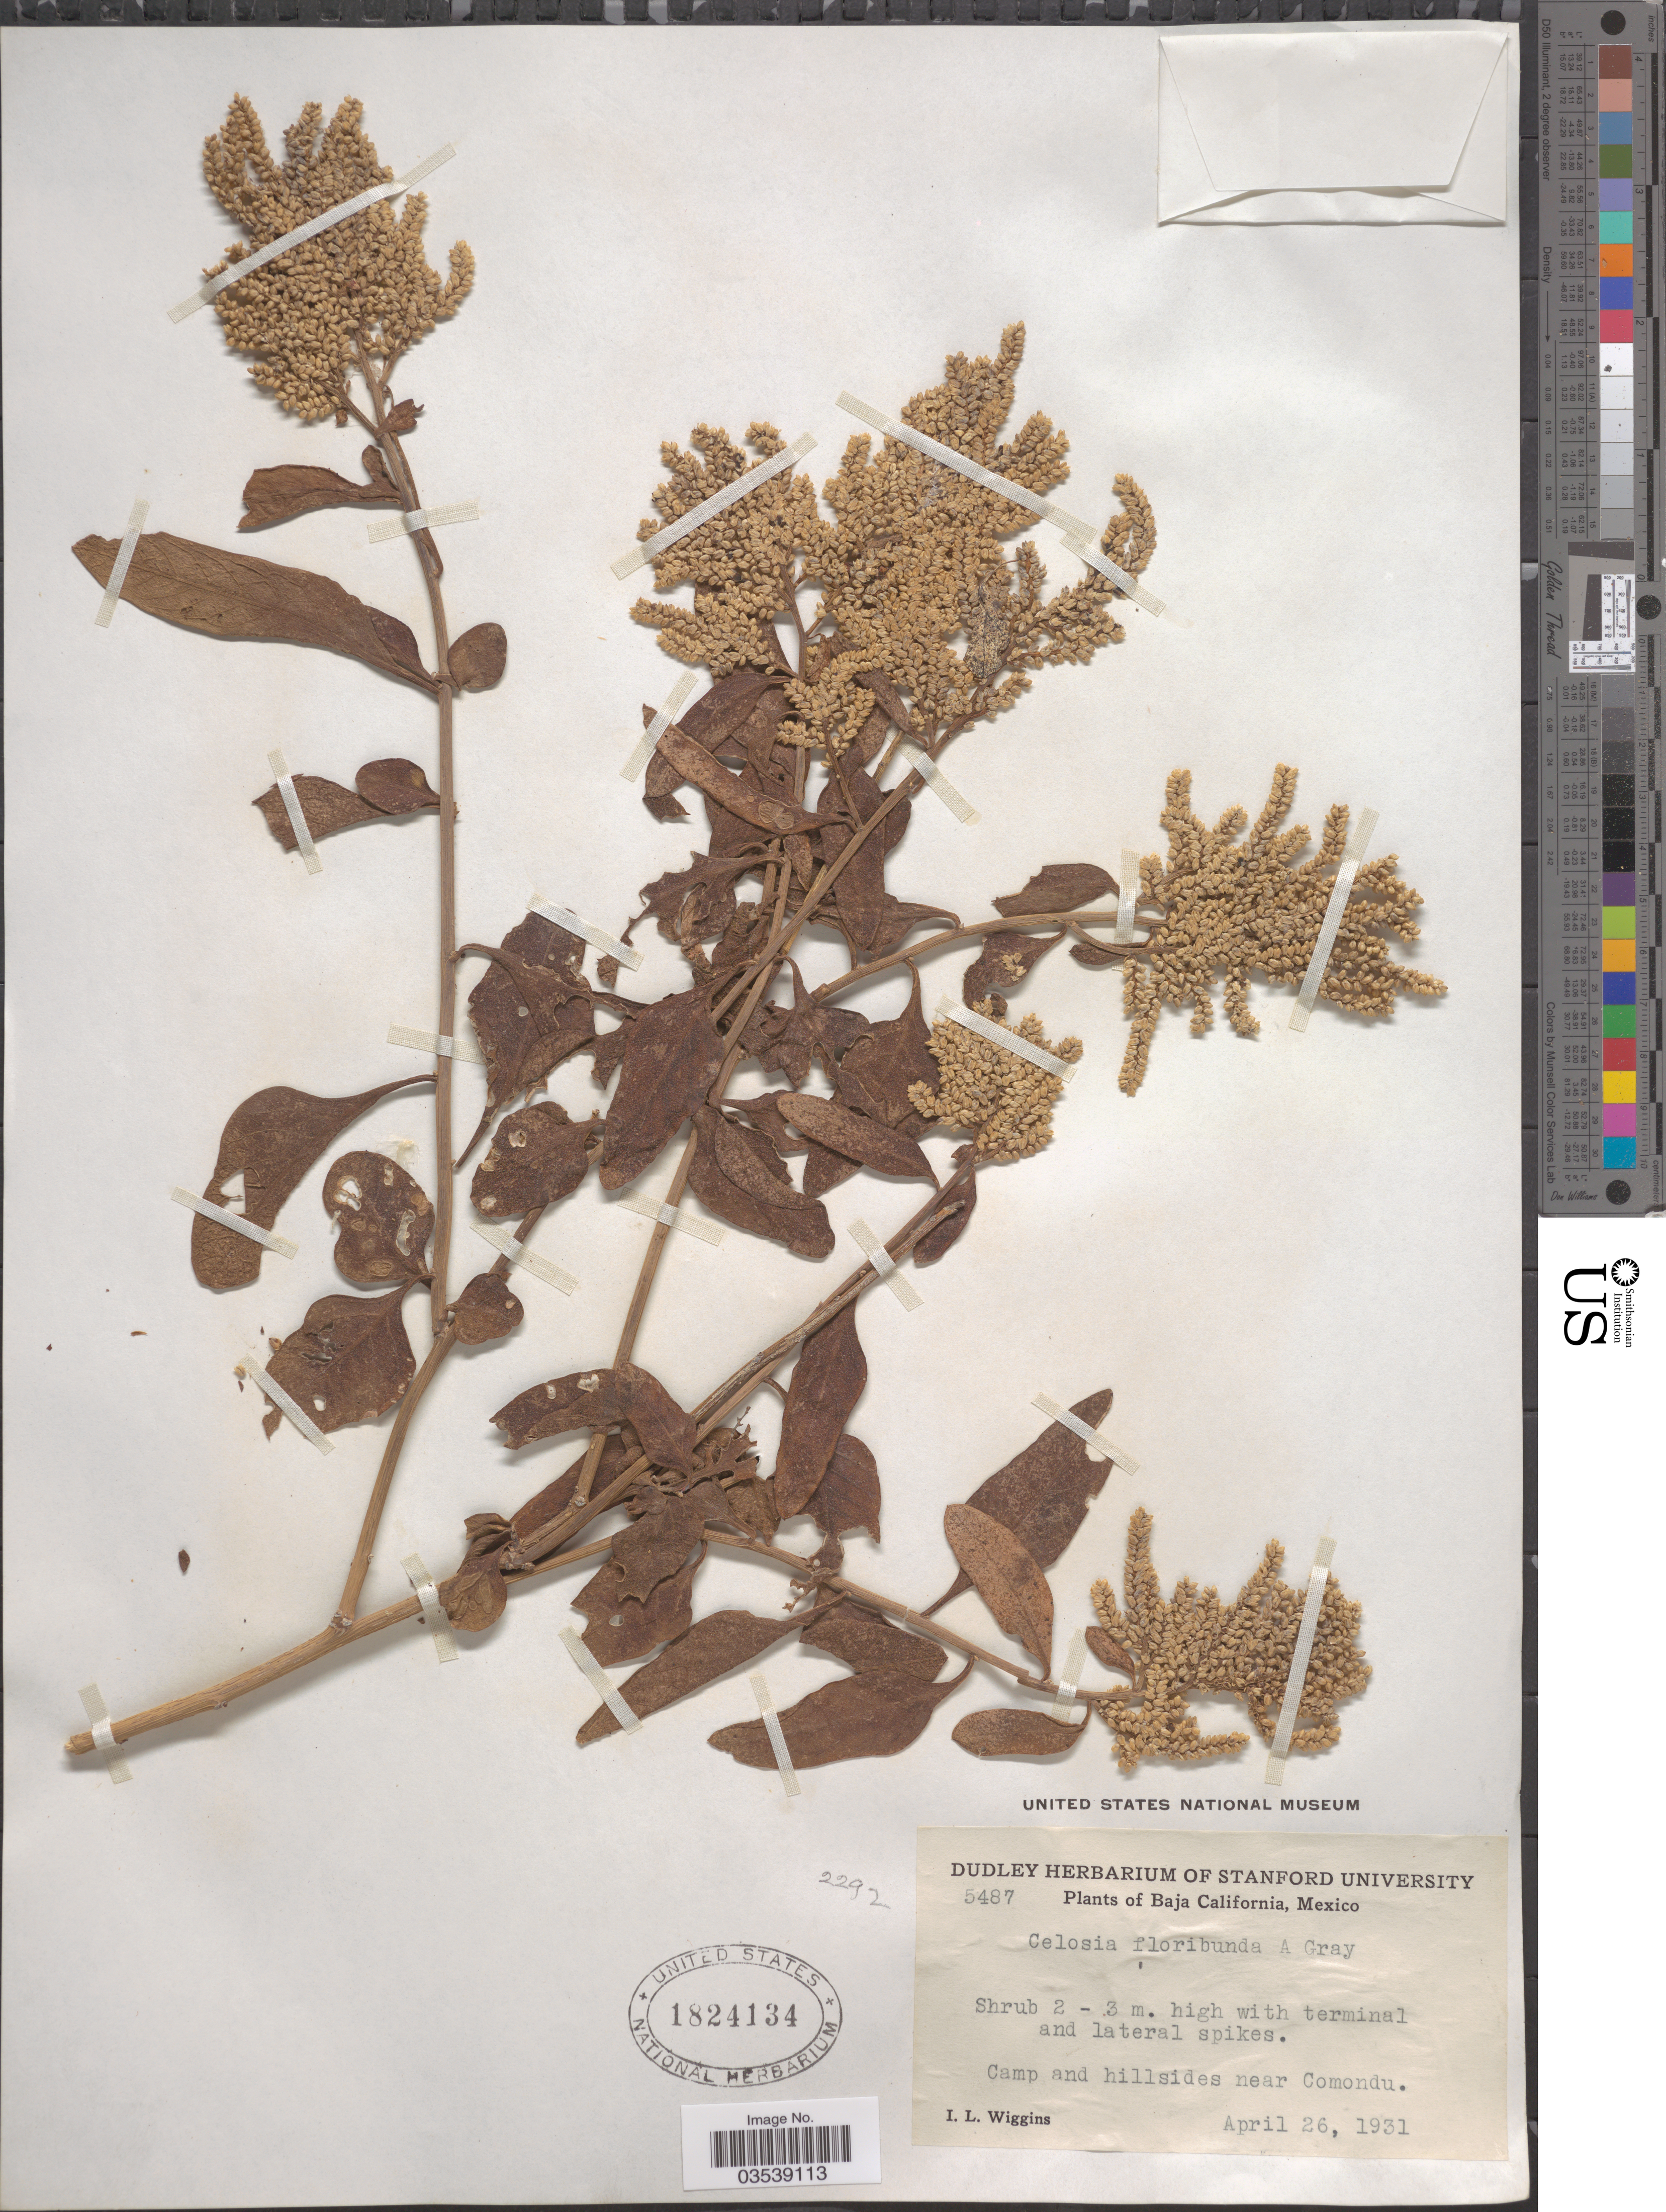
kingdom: Plantae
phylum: Tracheophyta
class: Magnoliopsida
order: Caryophyllales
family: Amaranthaceae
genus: Celosia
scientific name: Celosia floribunda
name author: A. Gray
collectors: I. L. Wiggins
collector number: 5487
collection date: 1931-04-26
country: Mexico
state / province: Baja California Sur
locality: Camp and hillsides near Comondu.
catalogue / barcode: US 1824134